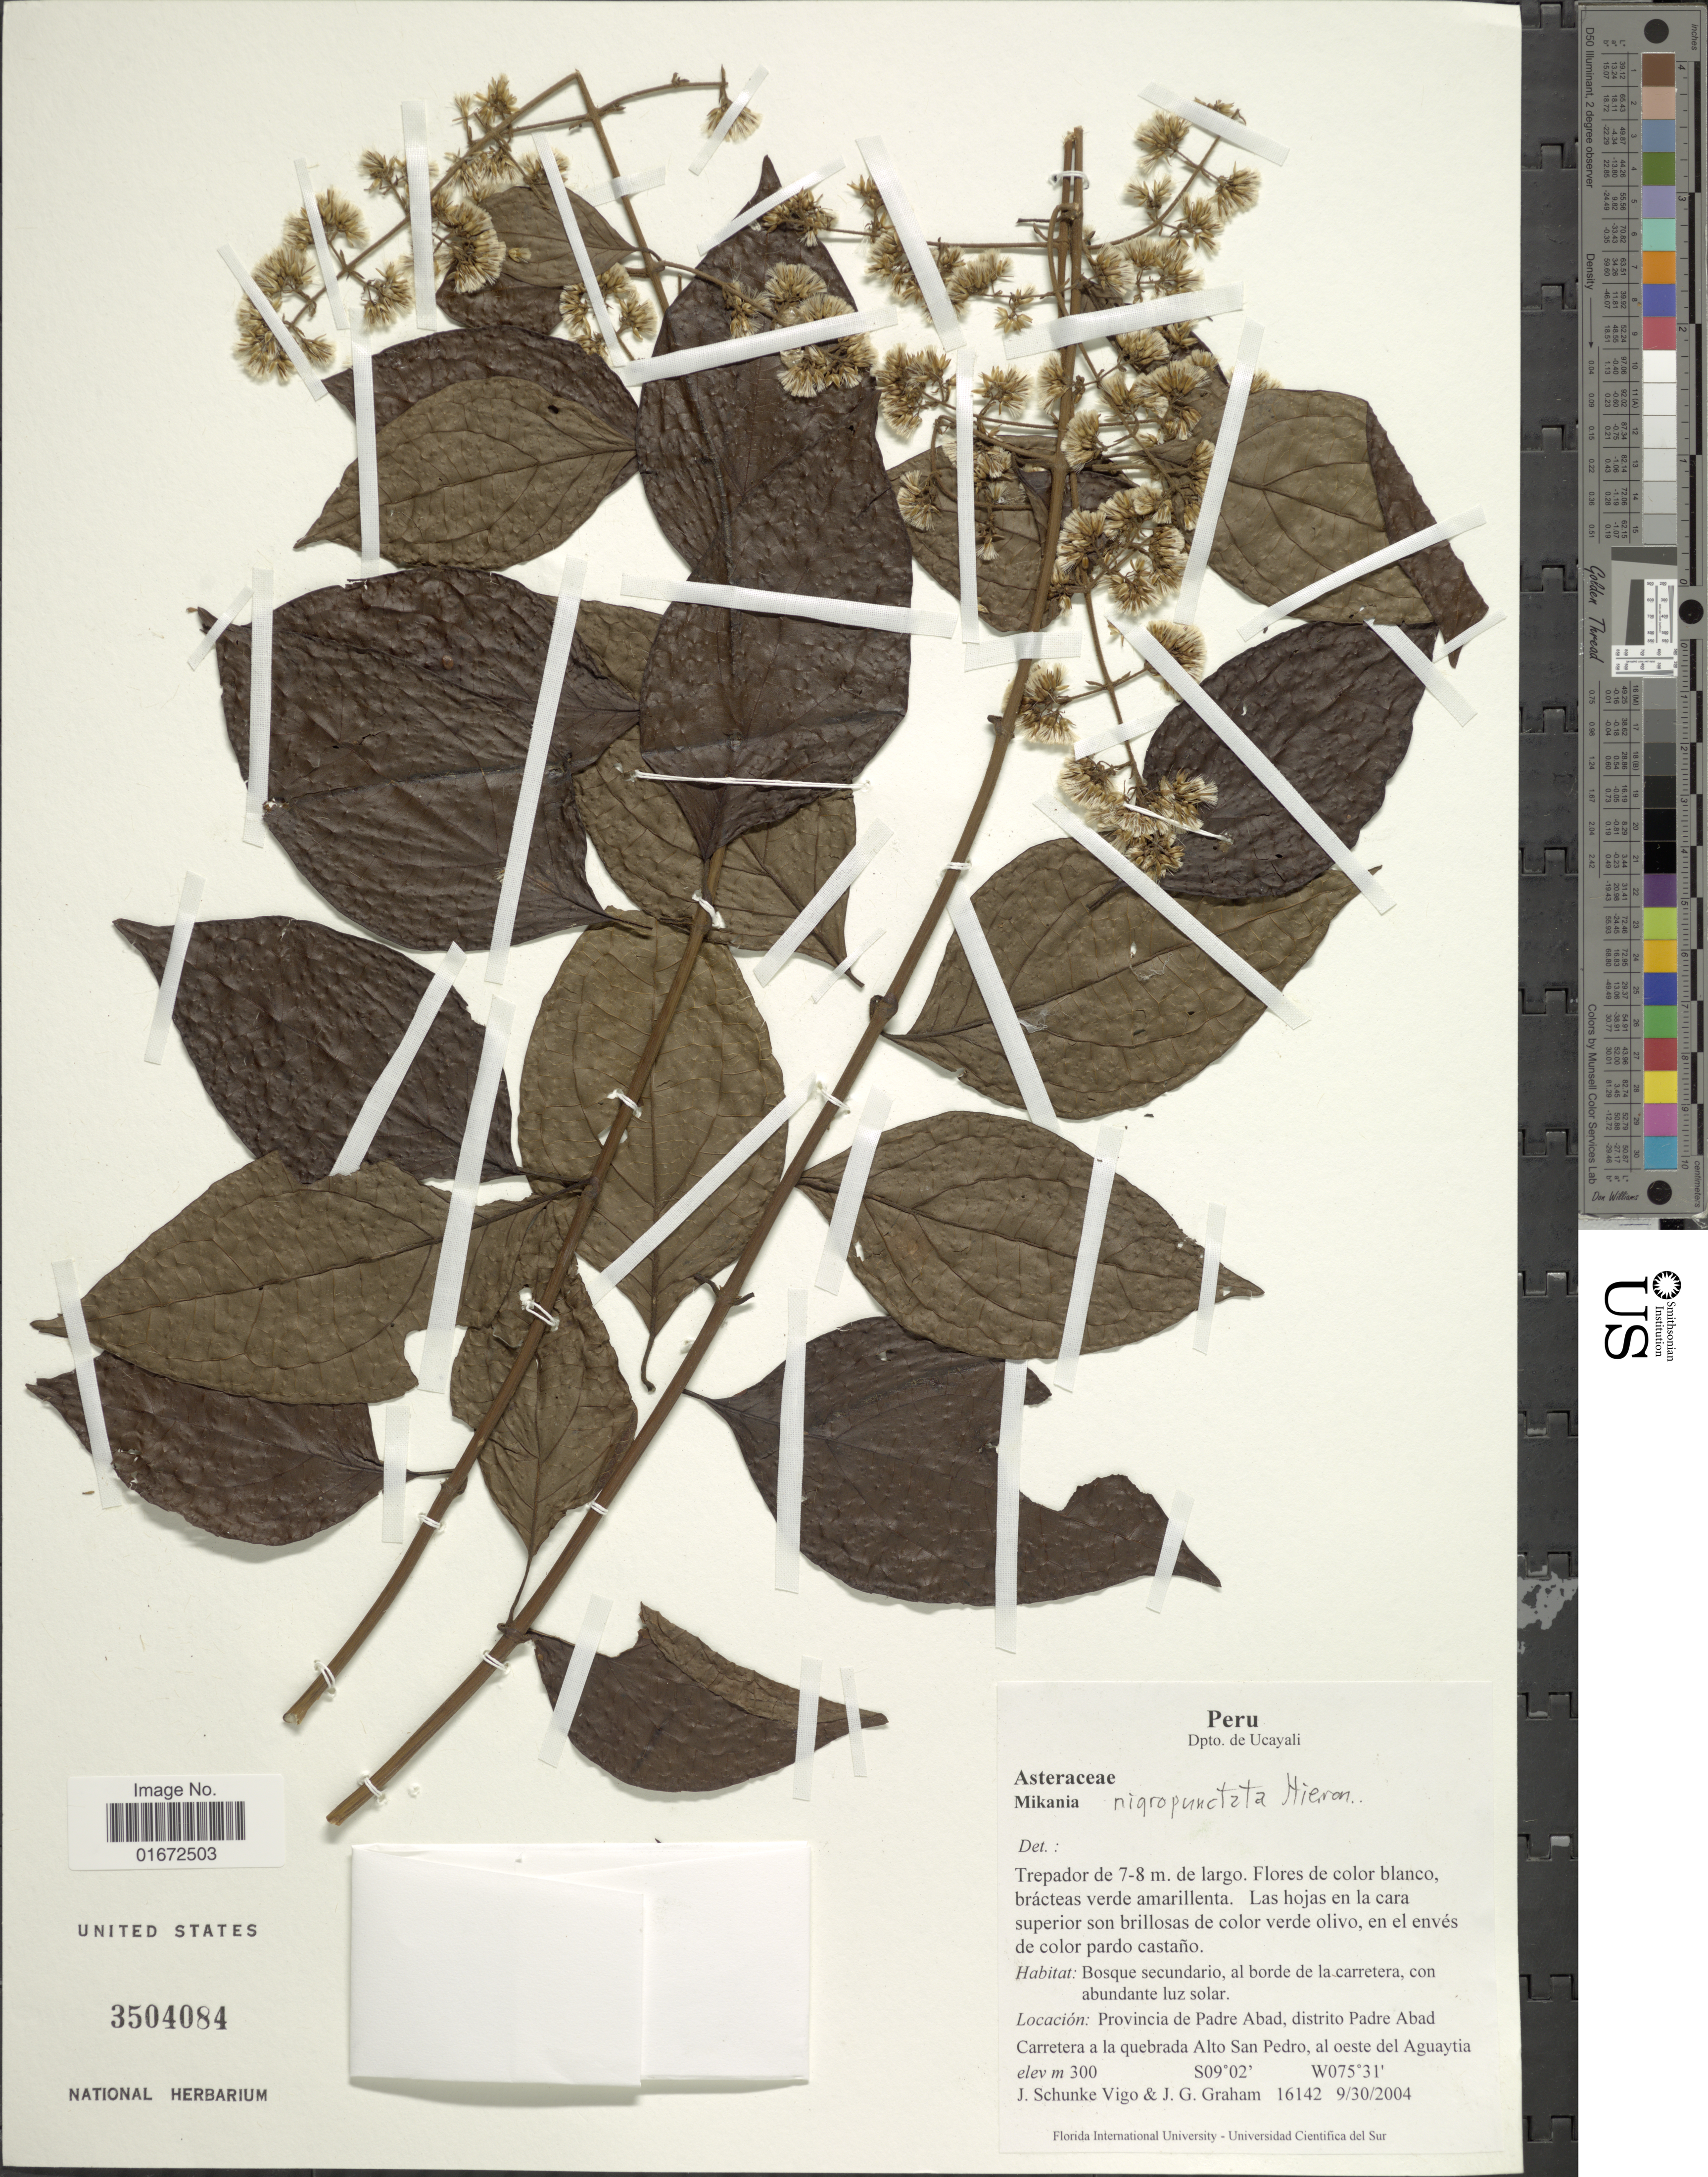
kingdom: Plantae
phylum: Tracheophyta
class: Magnoliopsida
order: Asterales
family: Asteraceae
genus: Mikania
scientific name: Mikania mathewsii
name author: B.L. Rob.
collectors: J. Schunke Vigo & J. Graham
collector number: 16142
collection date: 2004-09-30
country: Peru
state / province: Ucayali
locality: Dpto. de Ucayali. Provincia de Padre Abad, distrito Padre Abad. Carretera a la quebrada Alto San Pedro, al oeste del Aguaytia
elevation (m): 300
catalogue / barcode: US 3504084